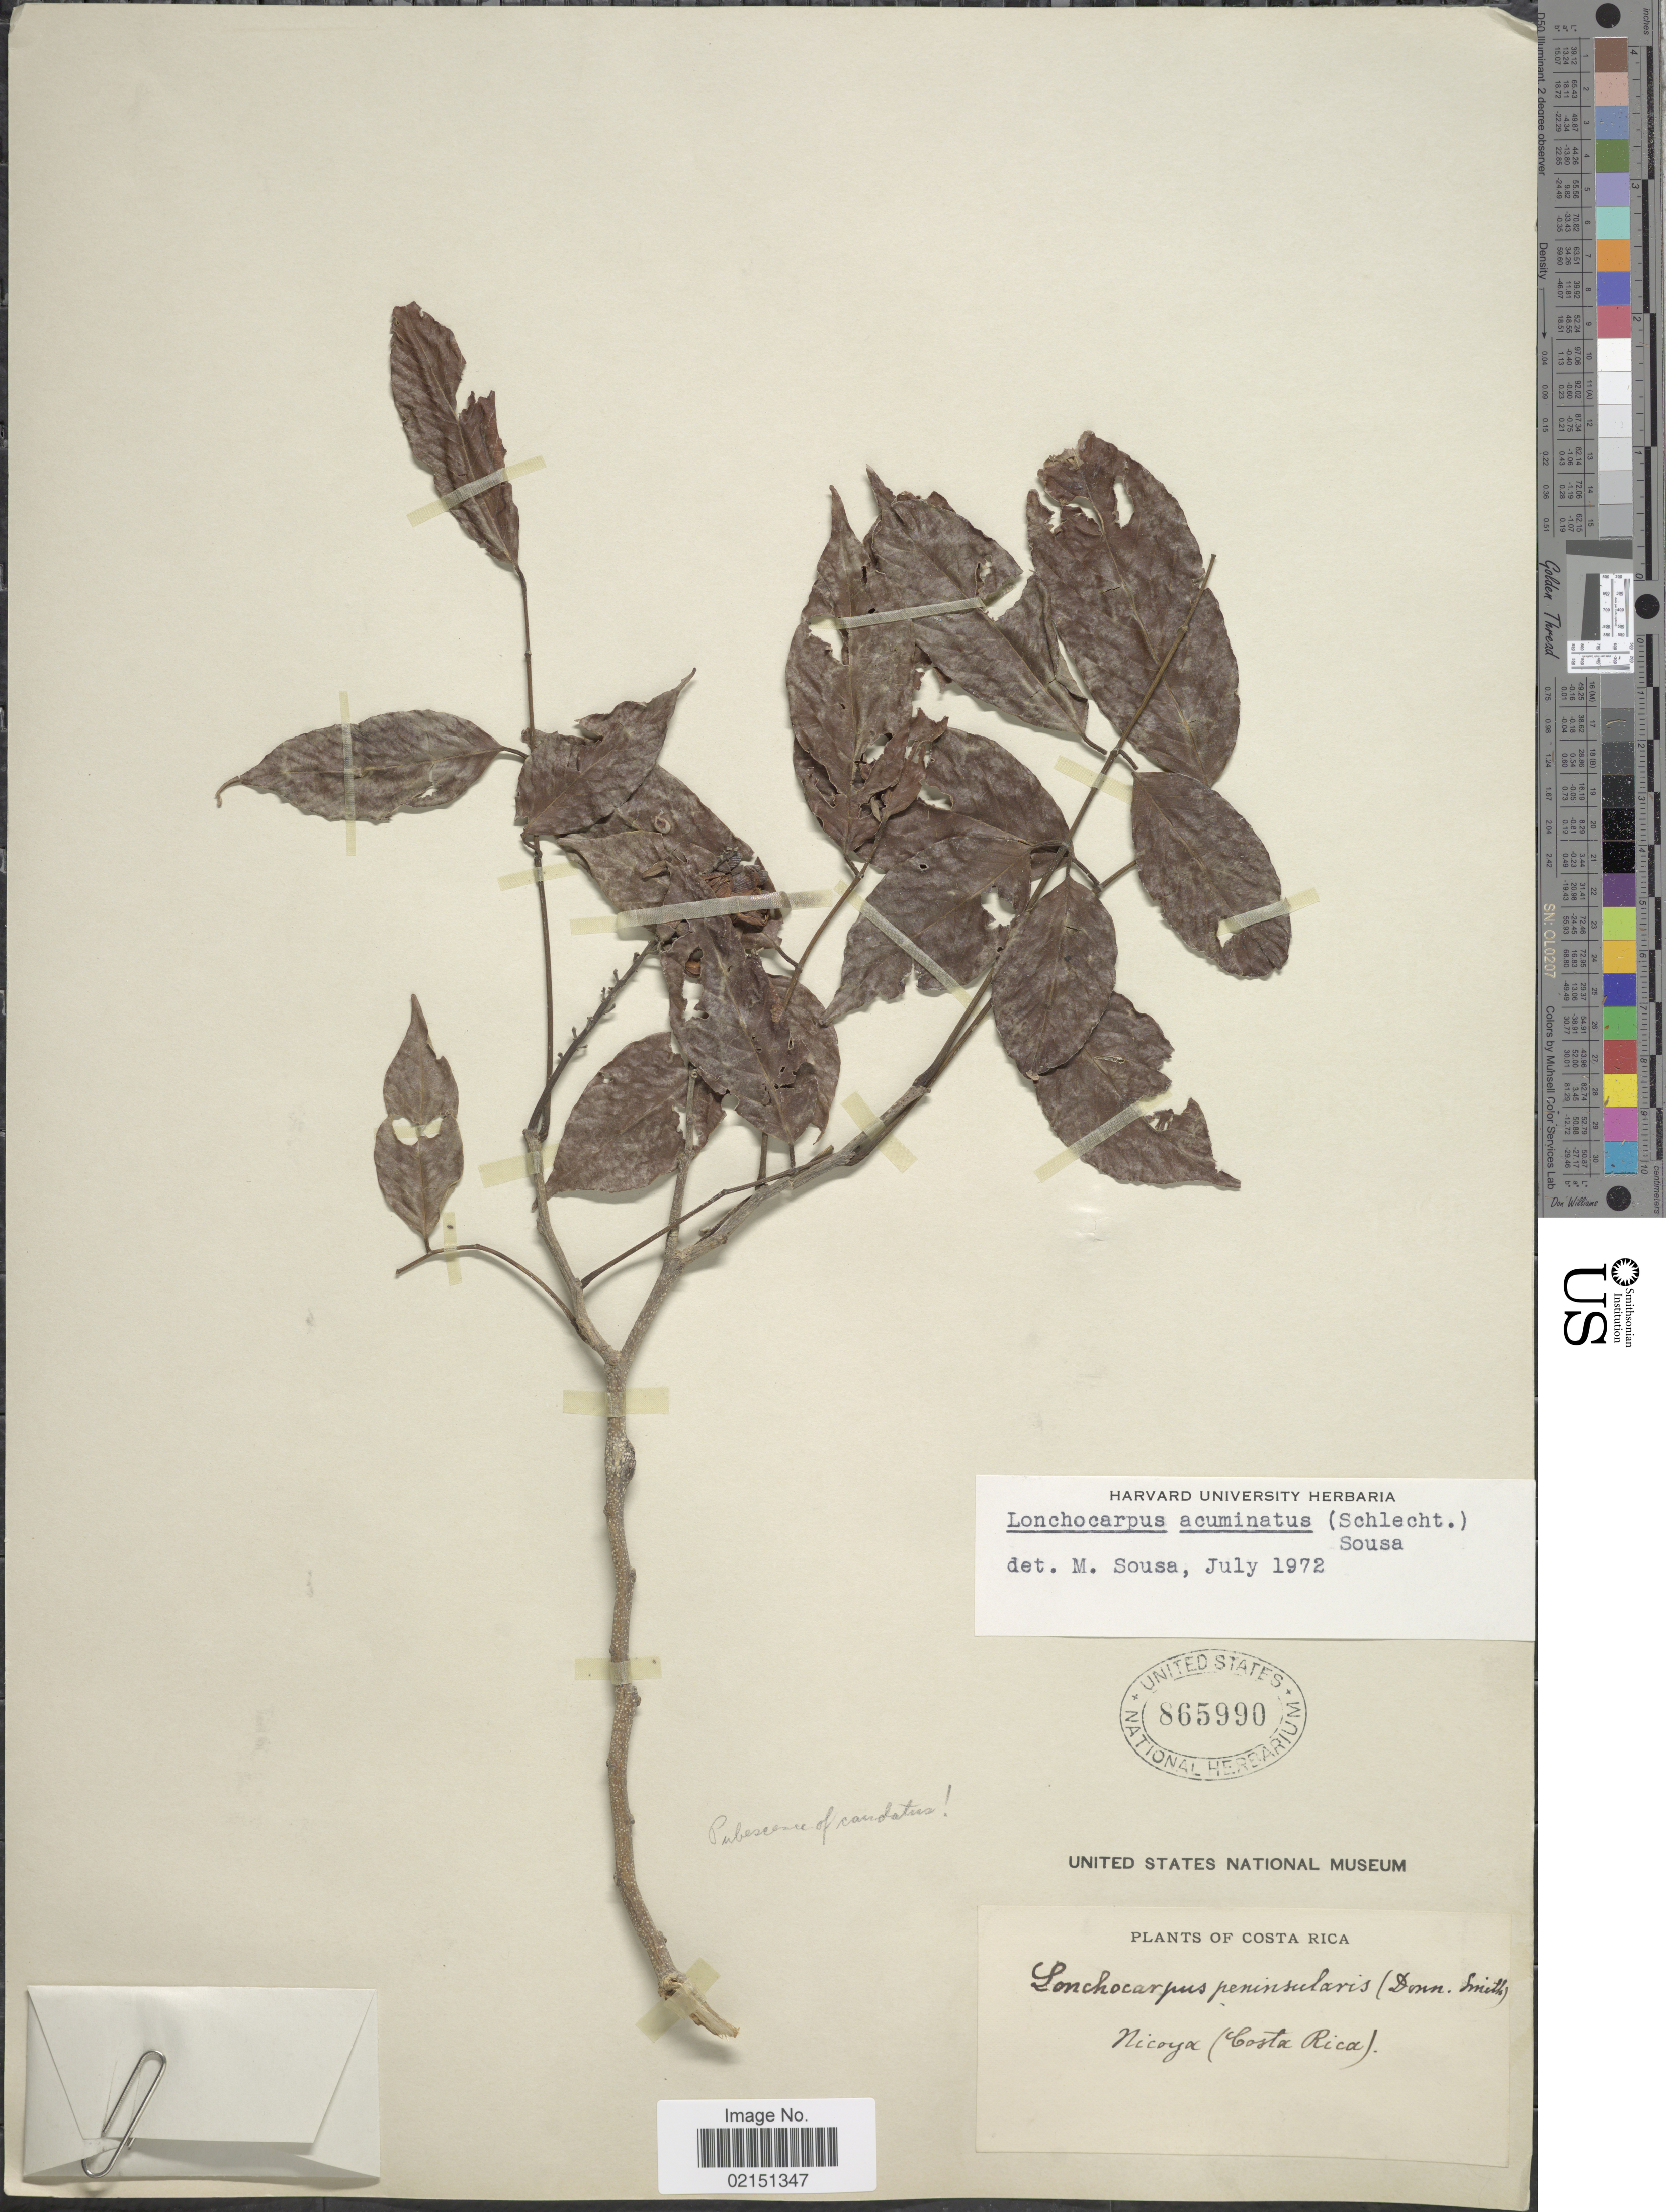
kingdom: Plantae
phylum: Tracheophyta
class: Magnoliopsida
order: Fabales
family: Fabaceae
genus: Lonchocarpus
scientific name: Lonchocarpus acuminatus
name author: (Schltdl.) M. Sousa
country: Costa Rica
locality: Nicoya (Costa Rica)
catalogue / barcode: US 865990